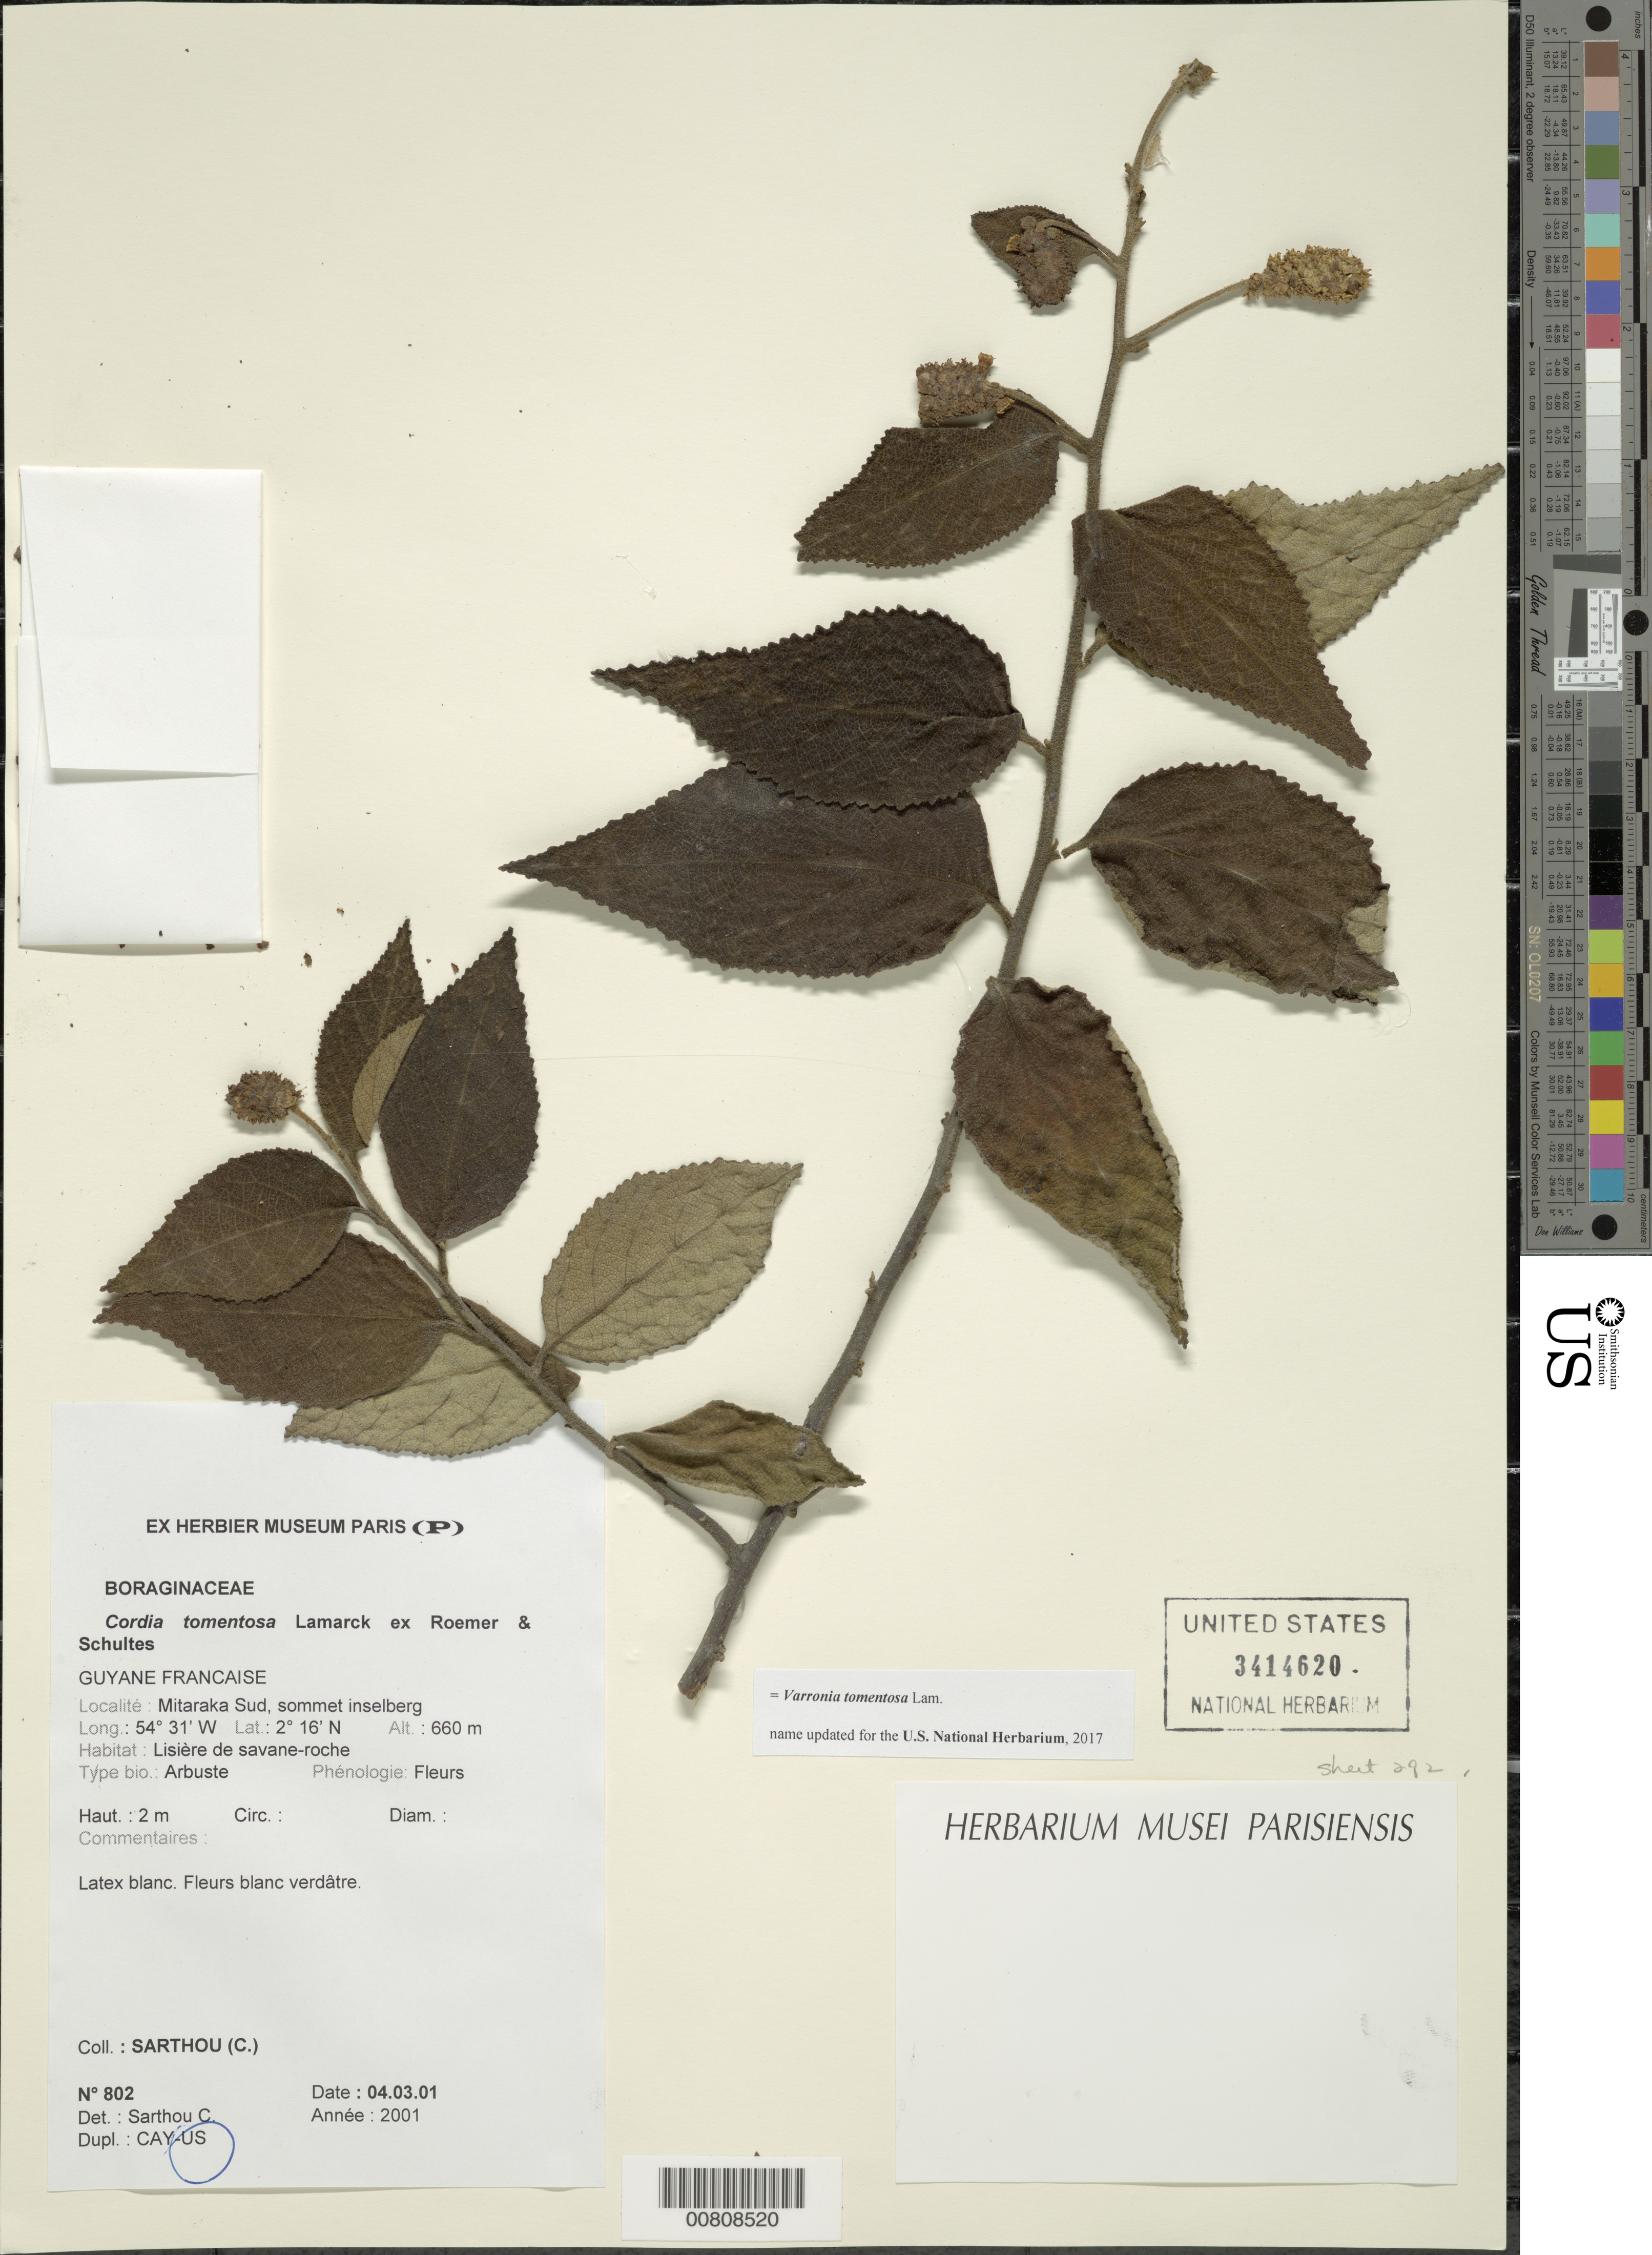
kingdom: Plantae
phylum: Tracheophyta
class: Magnoliopsida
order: Boraginales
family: Cordiaceae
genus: Varronia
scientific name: Varronia tomentosa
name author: Lam.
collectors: C. Sarthou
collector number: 802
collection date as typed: Transcribed d/m/y: 4/3/1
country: French Guiana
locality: Guyane Francaise. Mitaraka Sud, sommet inselberg.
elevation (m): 660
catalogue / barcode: US 3414620